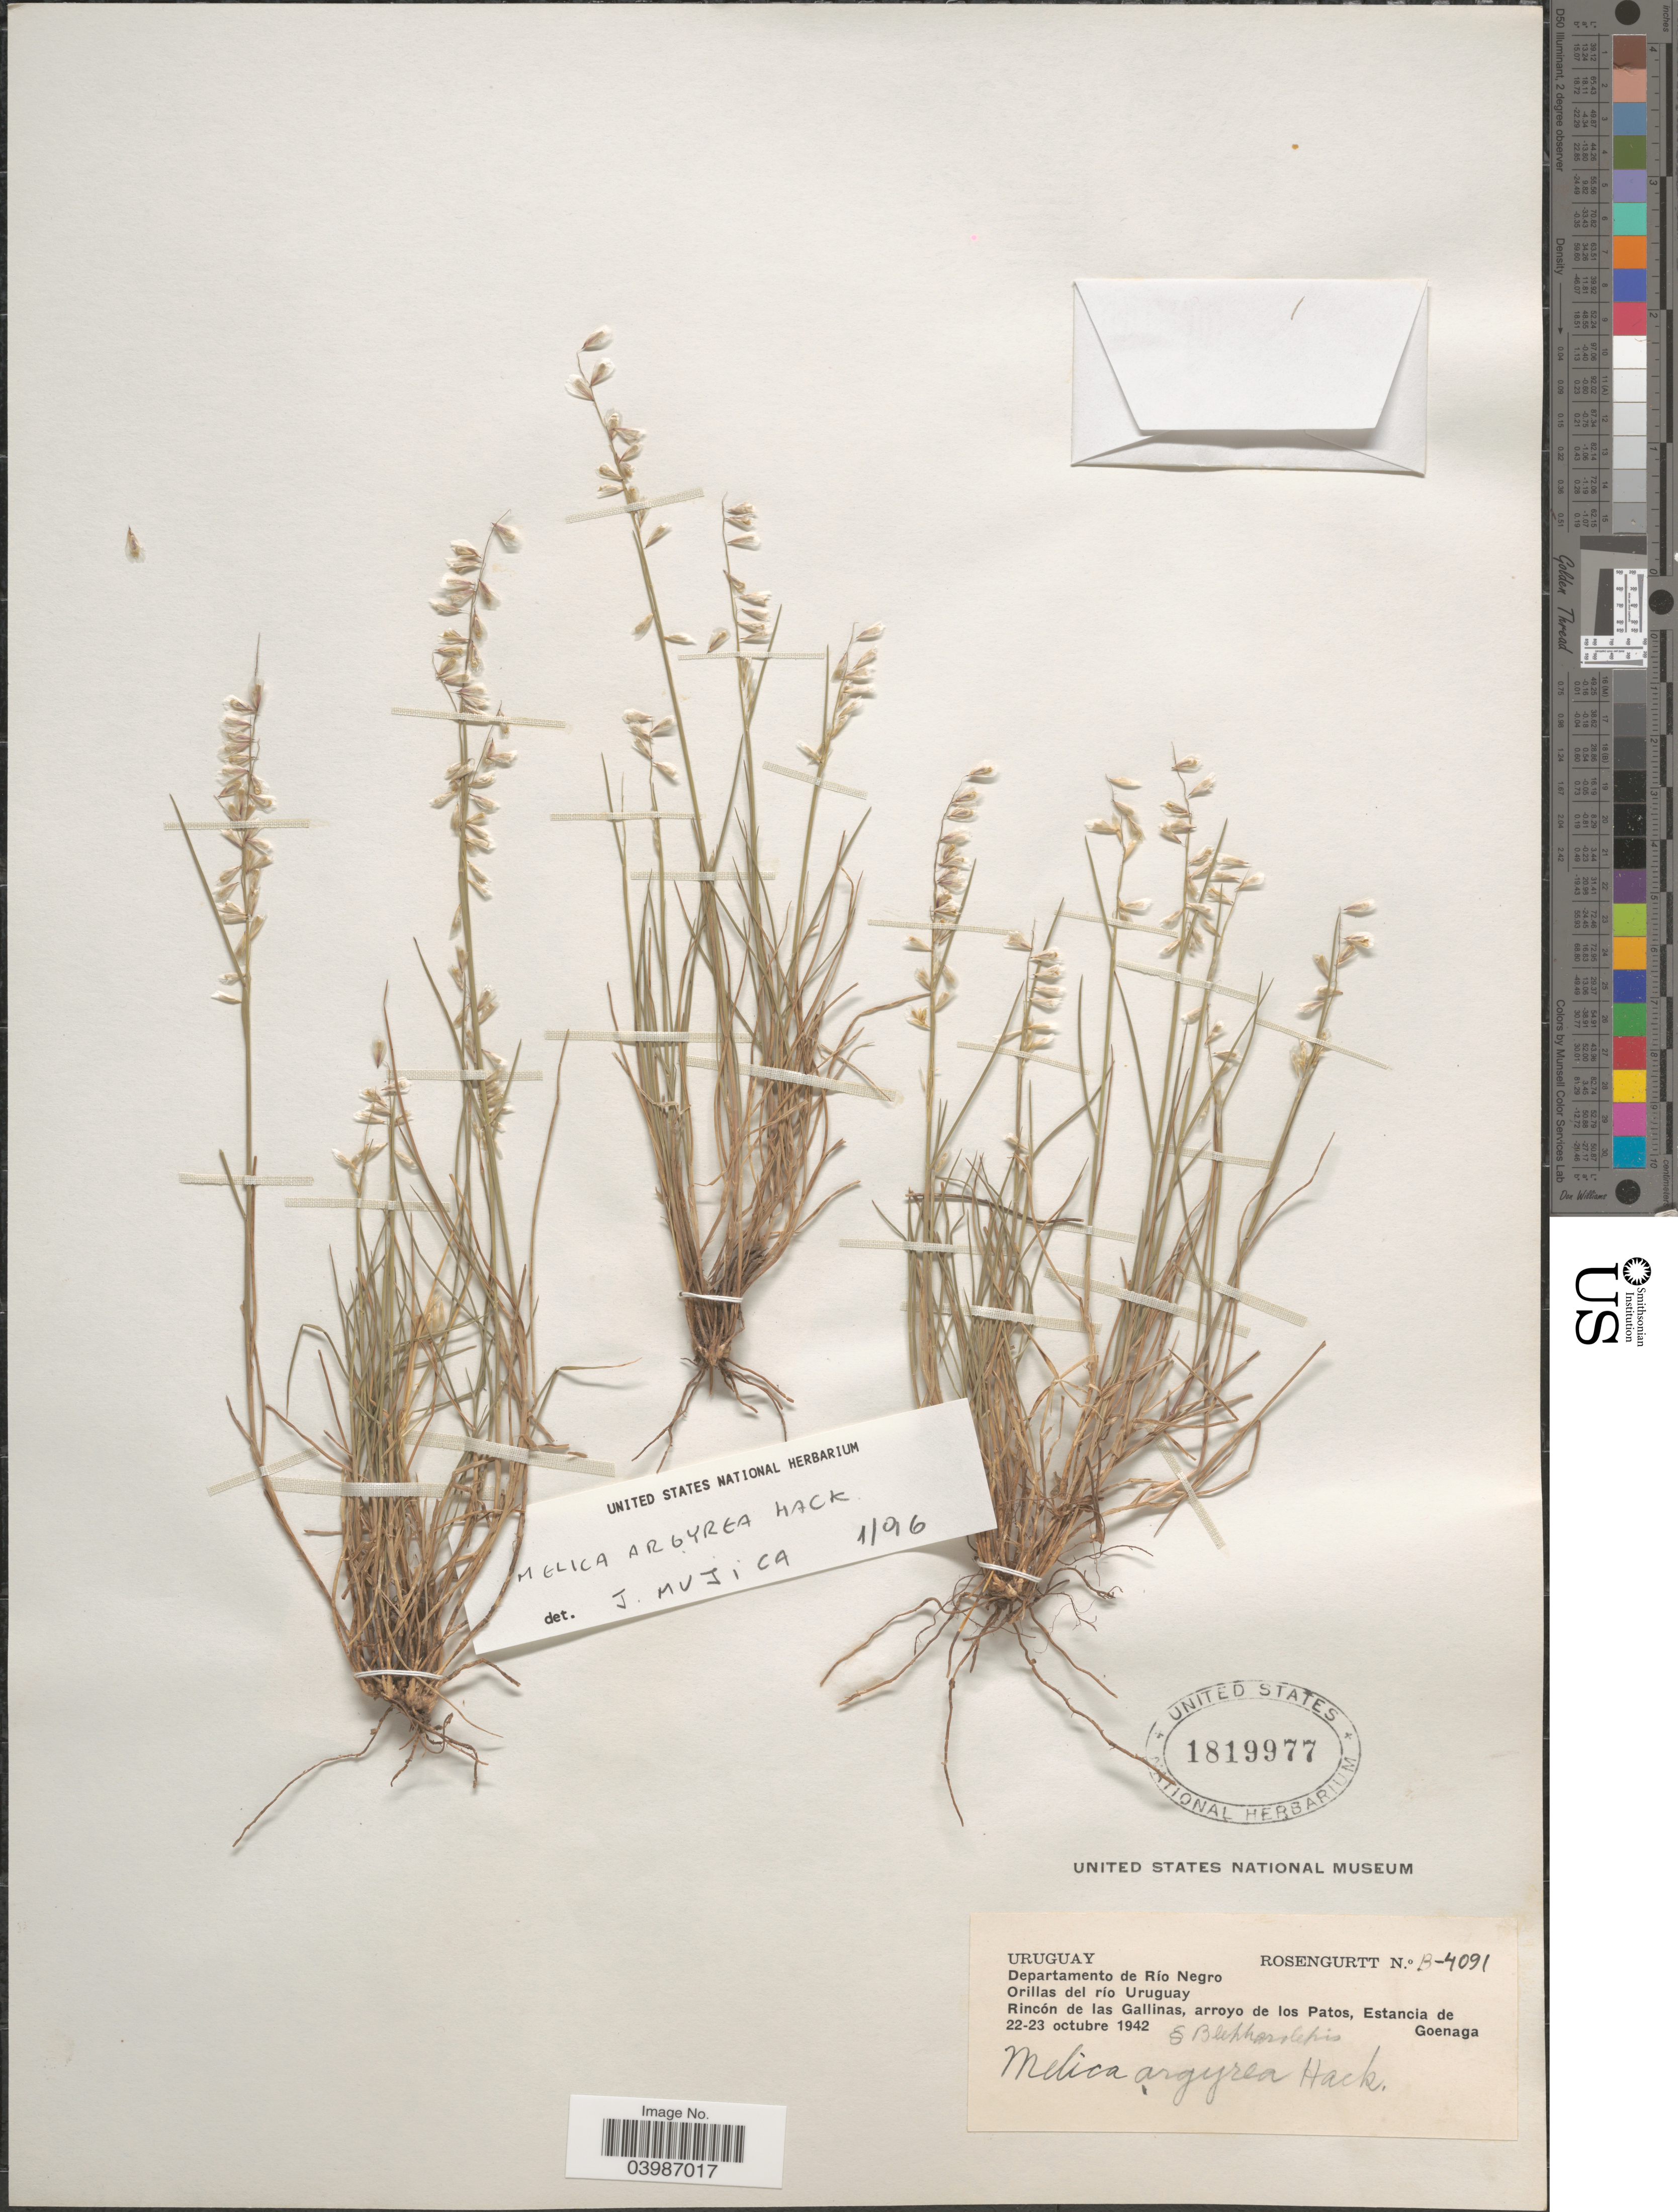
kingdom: Plantae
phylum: Tracheophyta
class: Liliopsida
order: Poales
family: Poaceae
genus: Melica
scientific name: Melica argyrea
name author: Hack. ex Stuck.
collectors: Rosengurtt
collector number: B-4091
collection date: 1942-10-22/1942-10-23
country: Uruguay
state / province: Rio Negro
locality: Departamento de Río Negro. Orillas del río Uruguay. Rincón de las Gallinas, arroyo de los Patos, Estancia de Goenaga.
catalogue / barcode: US 1819977